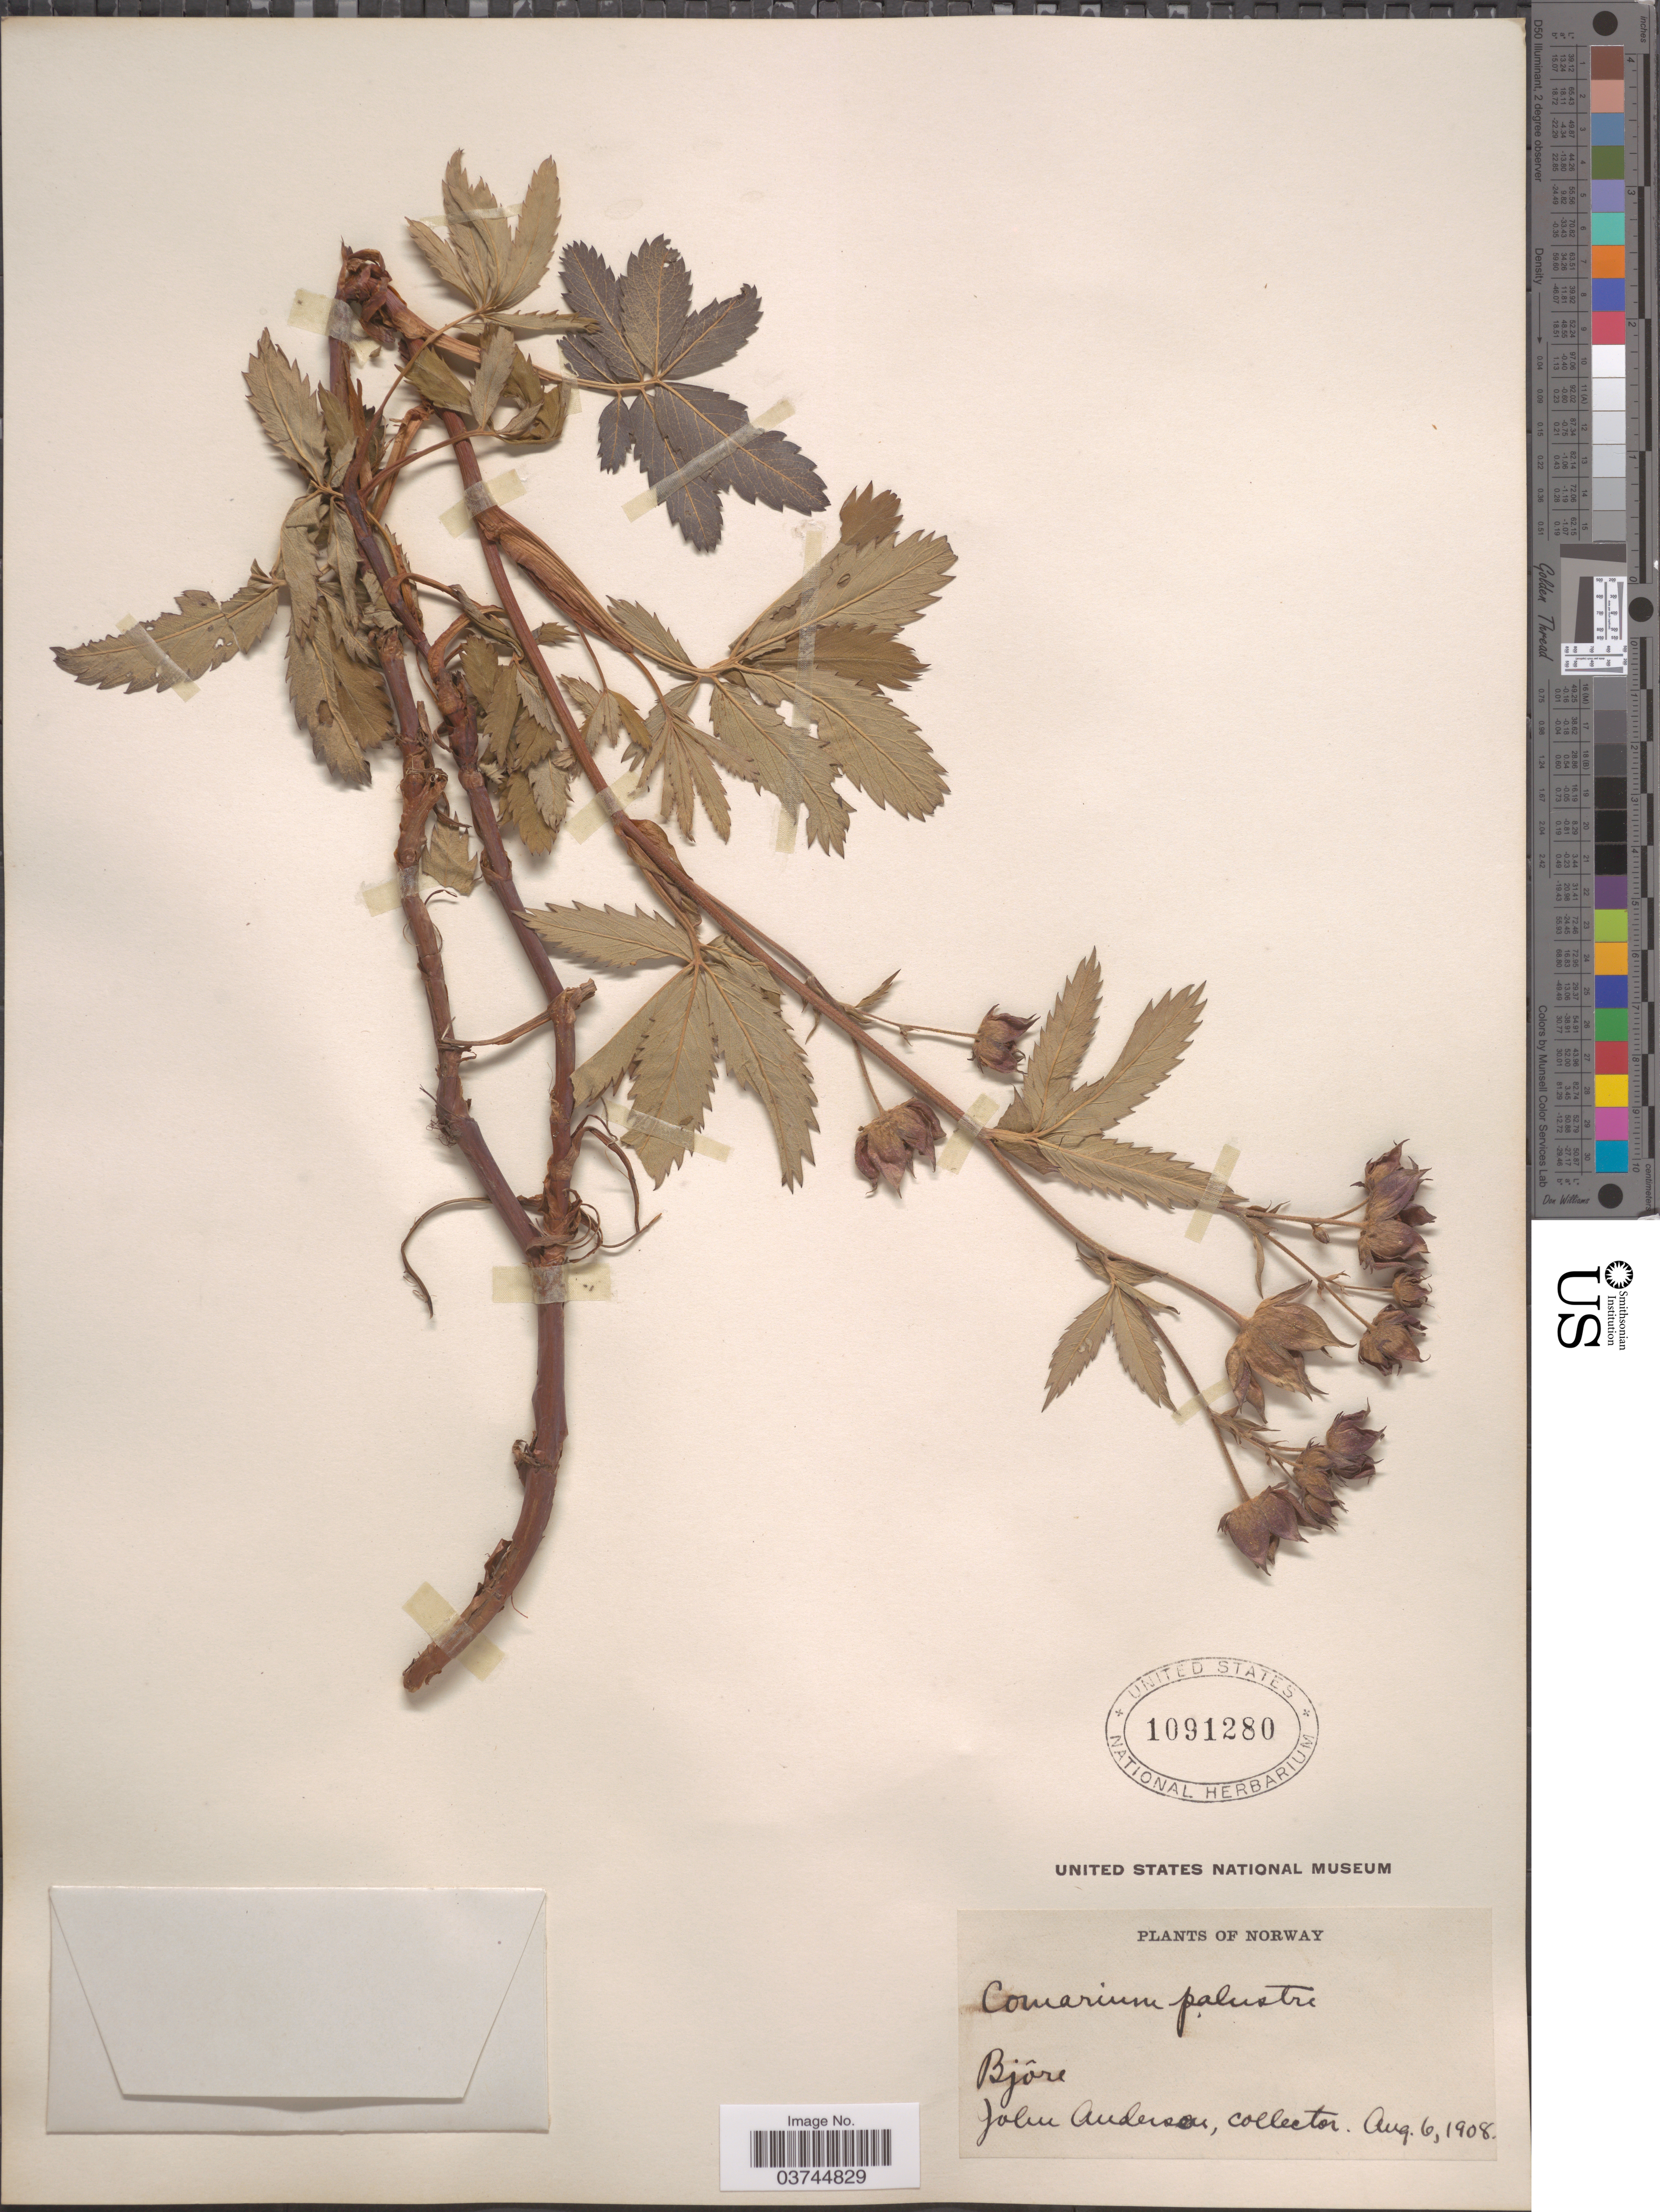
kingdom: Plantae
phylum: Tracheophyta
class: Magnoliopsida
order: Rosales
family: Rosaceae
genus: Comarum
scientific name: Comarum palustre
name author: L.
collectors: J. Anderson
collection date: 1908-08-06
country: Norway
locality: Bjôre.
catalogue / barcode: US 1091280